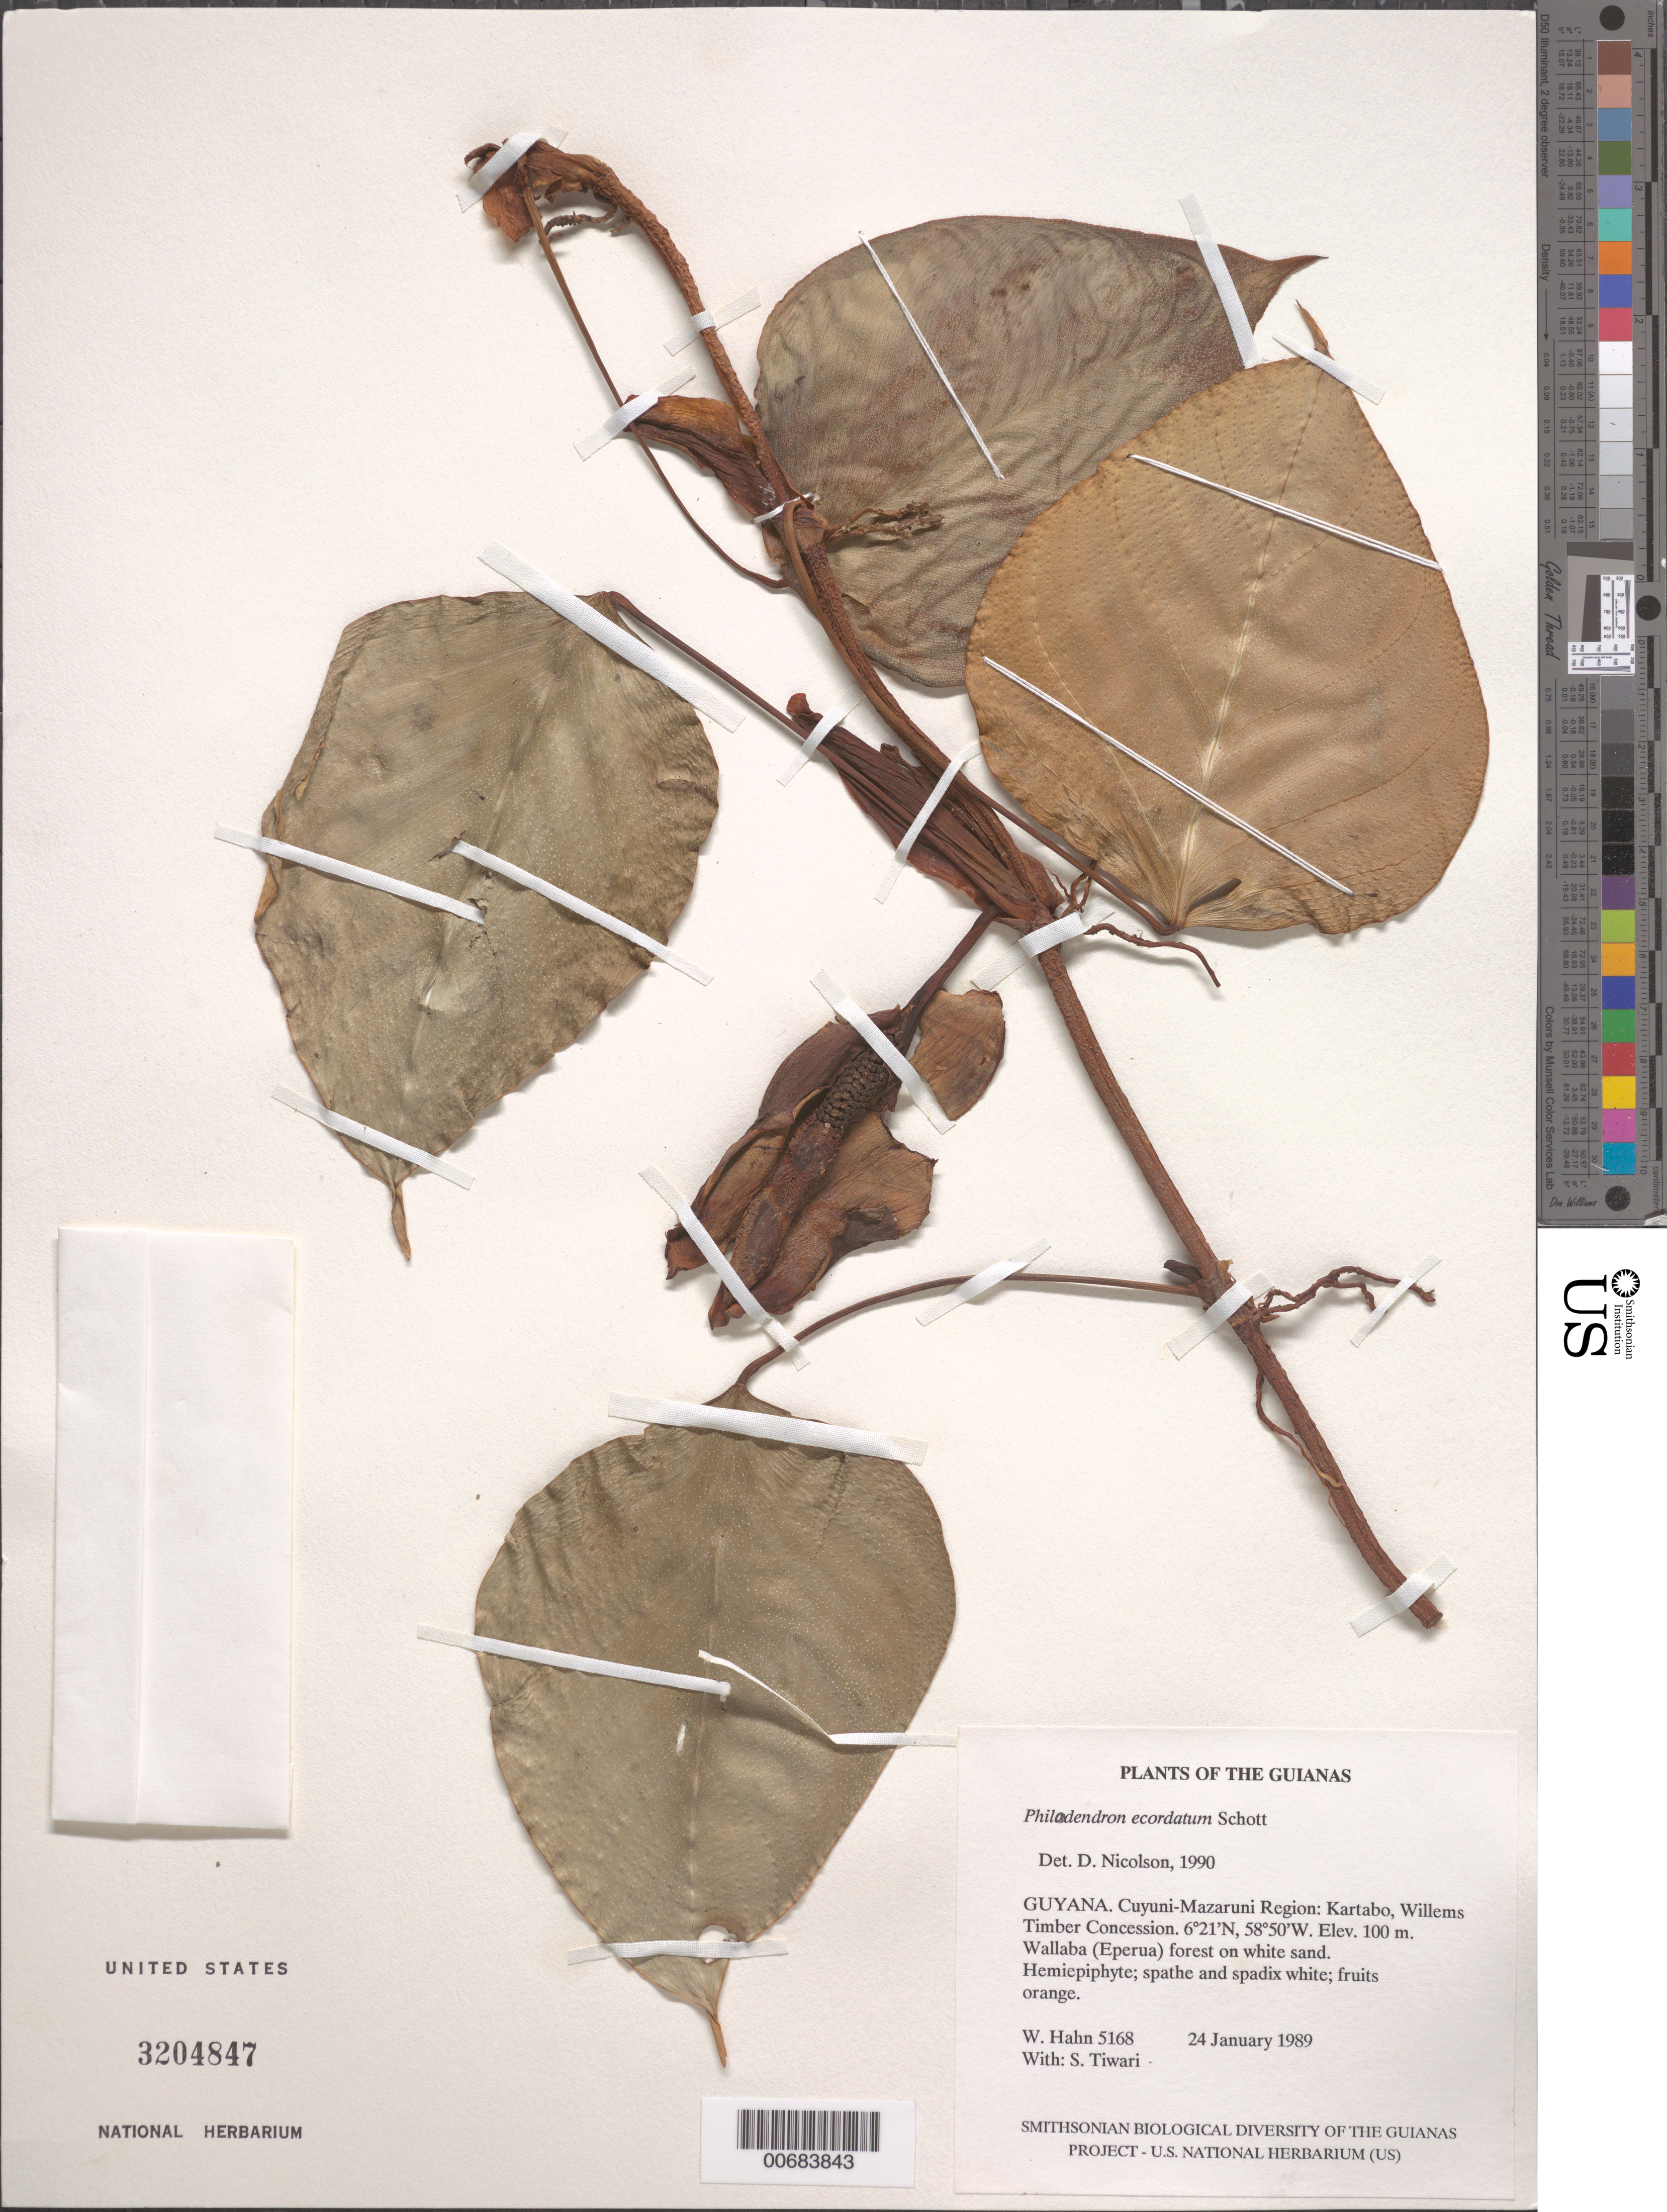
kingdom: Plantae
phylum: Tracheophyta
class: Liliopsida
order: Alismatales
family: Araceae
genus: Philodendron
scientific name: Philodendron ecordatum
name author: Schott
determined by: Nicolson, Dan H.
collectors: W. Hahn & S. Tiwari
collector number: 5168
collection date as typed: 24 January 1989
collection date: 1989-01-24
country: Guyana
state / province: Cuyuni-Mazaruni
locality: Kartabo, Willems Timber concession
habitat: Wallaba (Eperua) forest on white sand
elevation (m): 100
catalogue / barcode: US 3204847